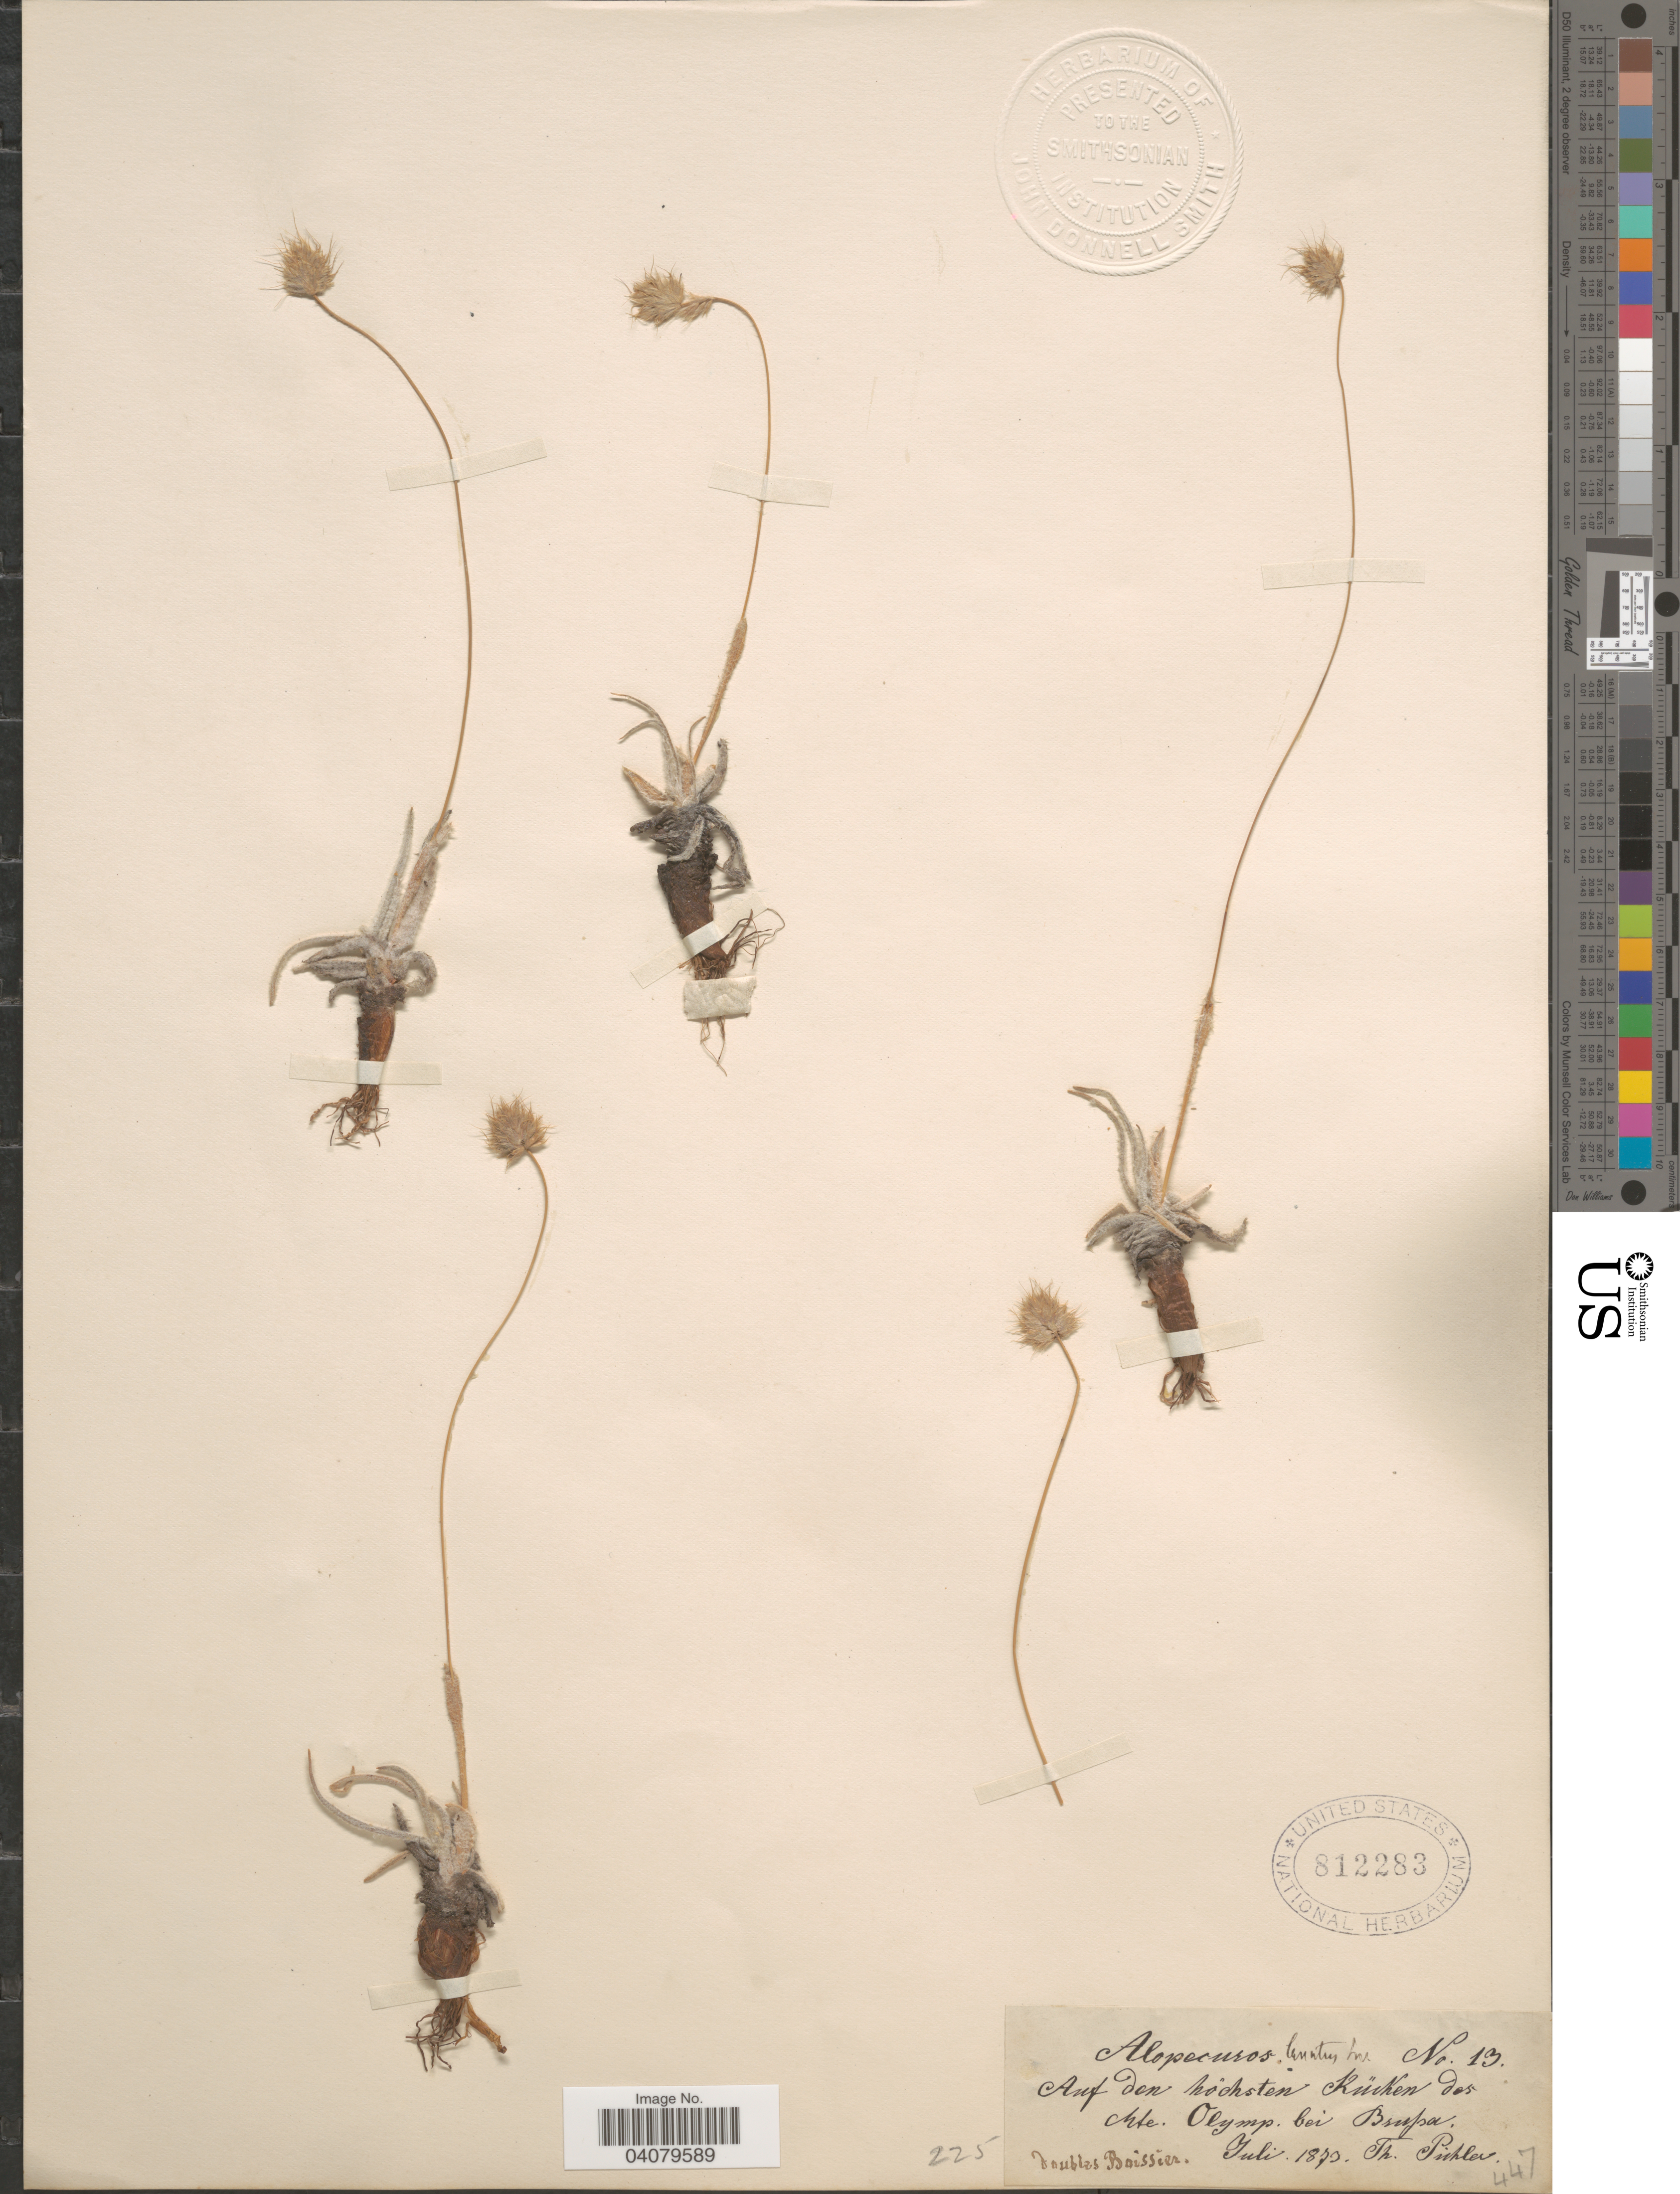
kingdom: Plantae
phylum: Tracheophyta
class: Liliopsida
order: Poales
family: Poaceae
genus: Alopecurus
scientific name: Alopecurus lanatus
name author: Sibth. & Sm.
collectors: T. Pichler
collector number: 13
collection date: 1873-07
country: Turkey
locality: Auf den höchsten Kücken des Mte. Olymp. bei Brupa.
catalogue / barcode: US 812283